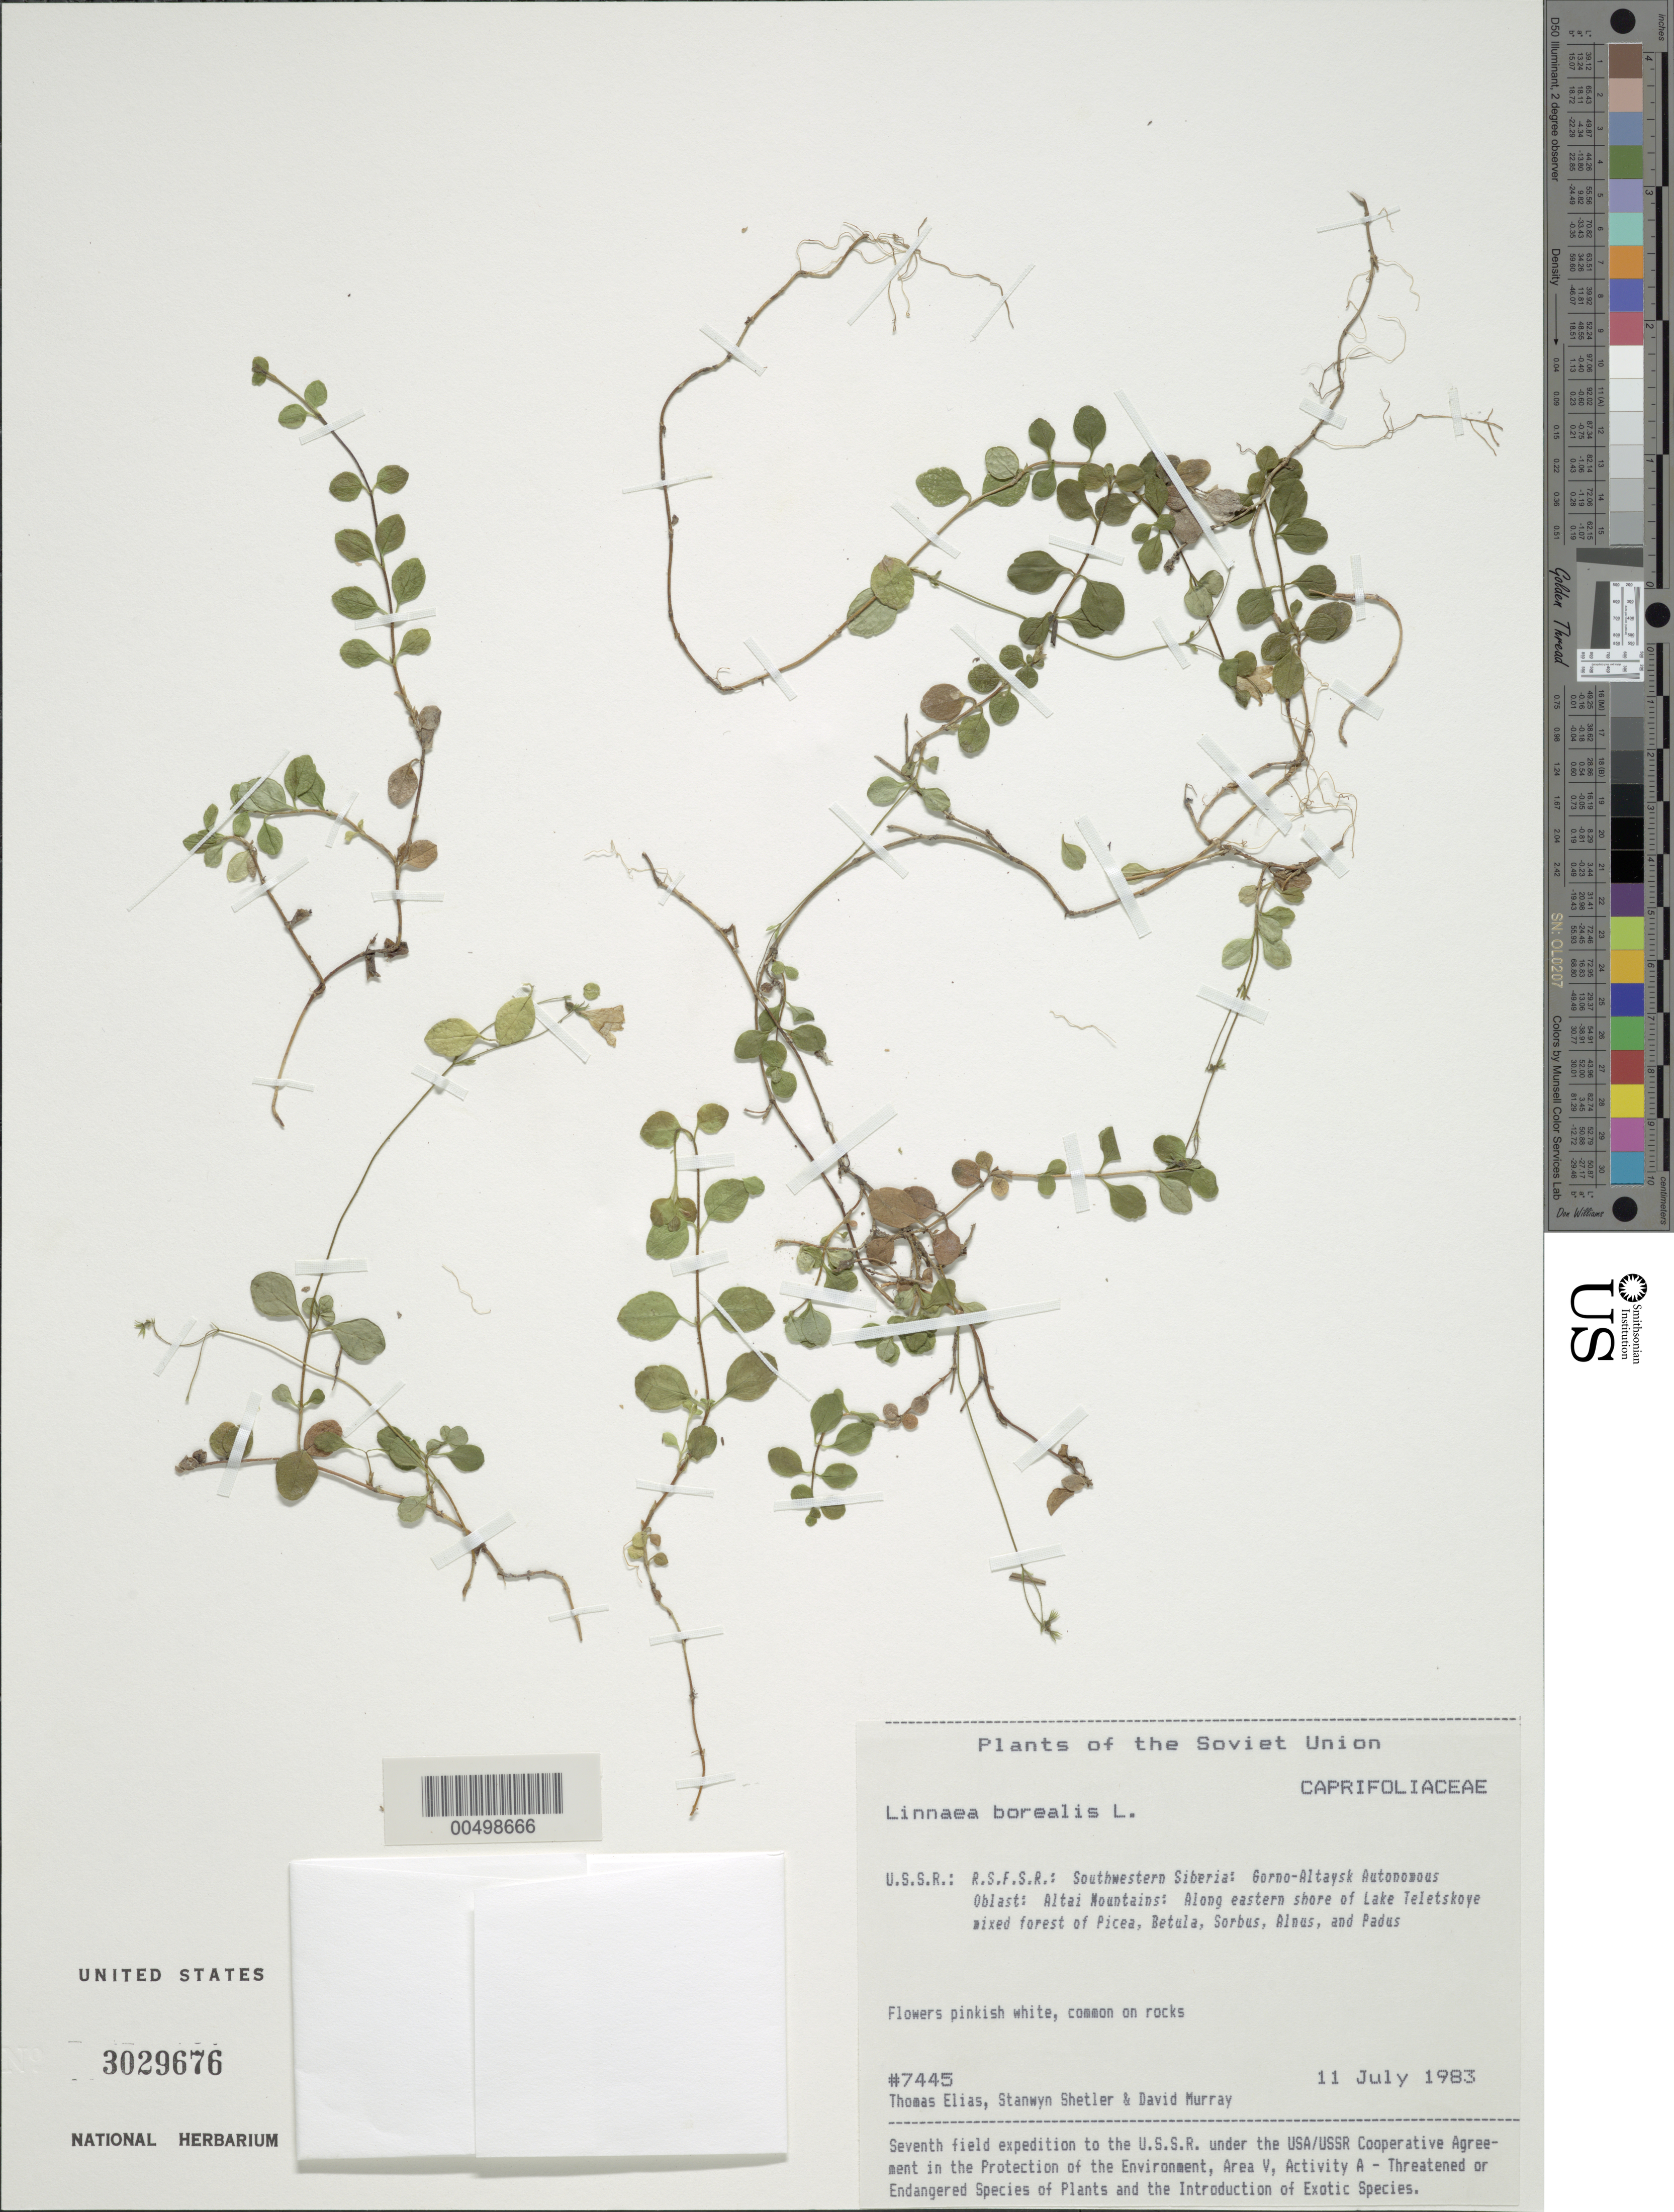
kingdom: Plantae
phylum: Tracheophyta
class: Magnoliopsida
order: Dipsacales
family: Caprifoliaceae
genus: Linnaea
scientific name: Linnaea borealis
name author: L.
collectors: T. Elias, S. Shetler & D. F. Murray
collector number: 7445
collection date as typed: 11 Jul 1983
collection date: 1983-07-11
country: Russian Federation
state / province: Altai Republic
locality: Altai Mountains, along eastern shore of Lake Teletskoye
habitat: mixed forest of Picea, Betula, Sorbus, Alnus, and Padus; common on rocks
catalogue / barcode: US 3029676